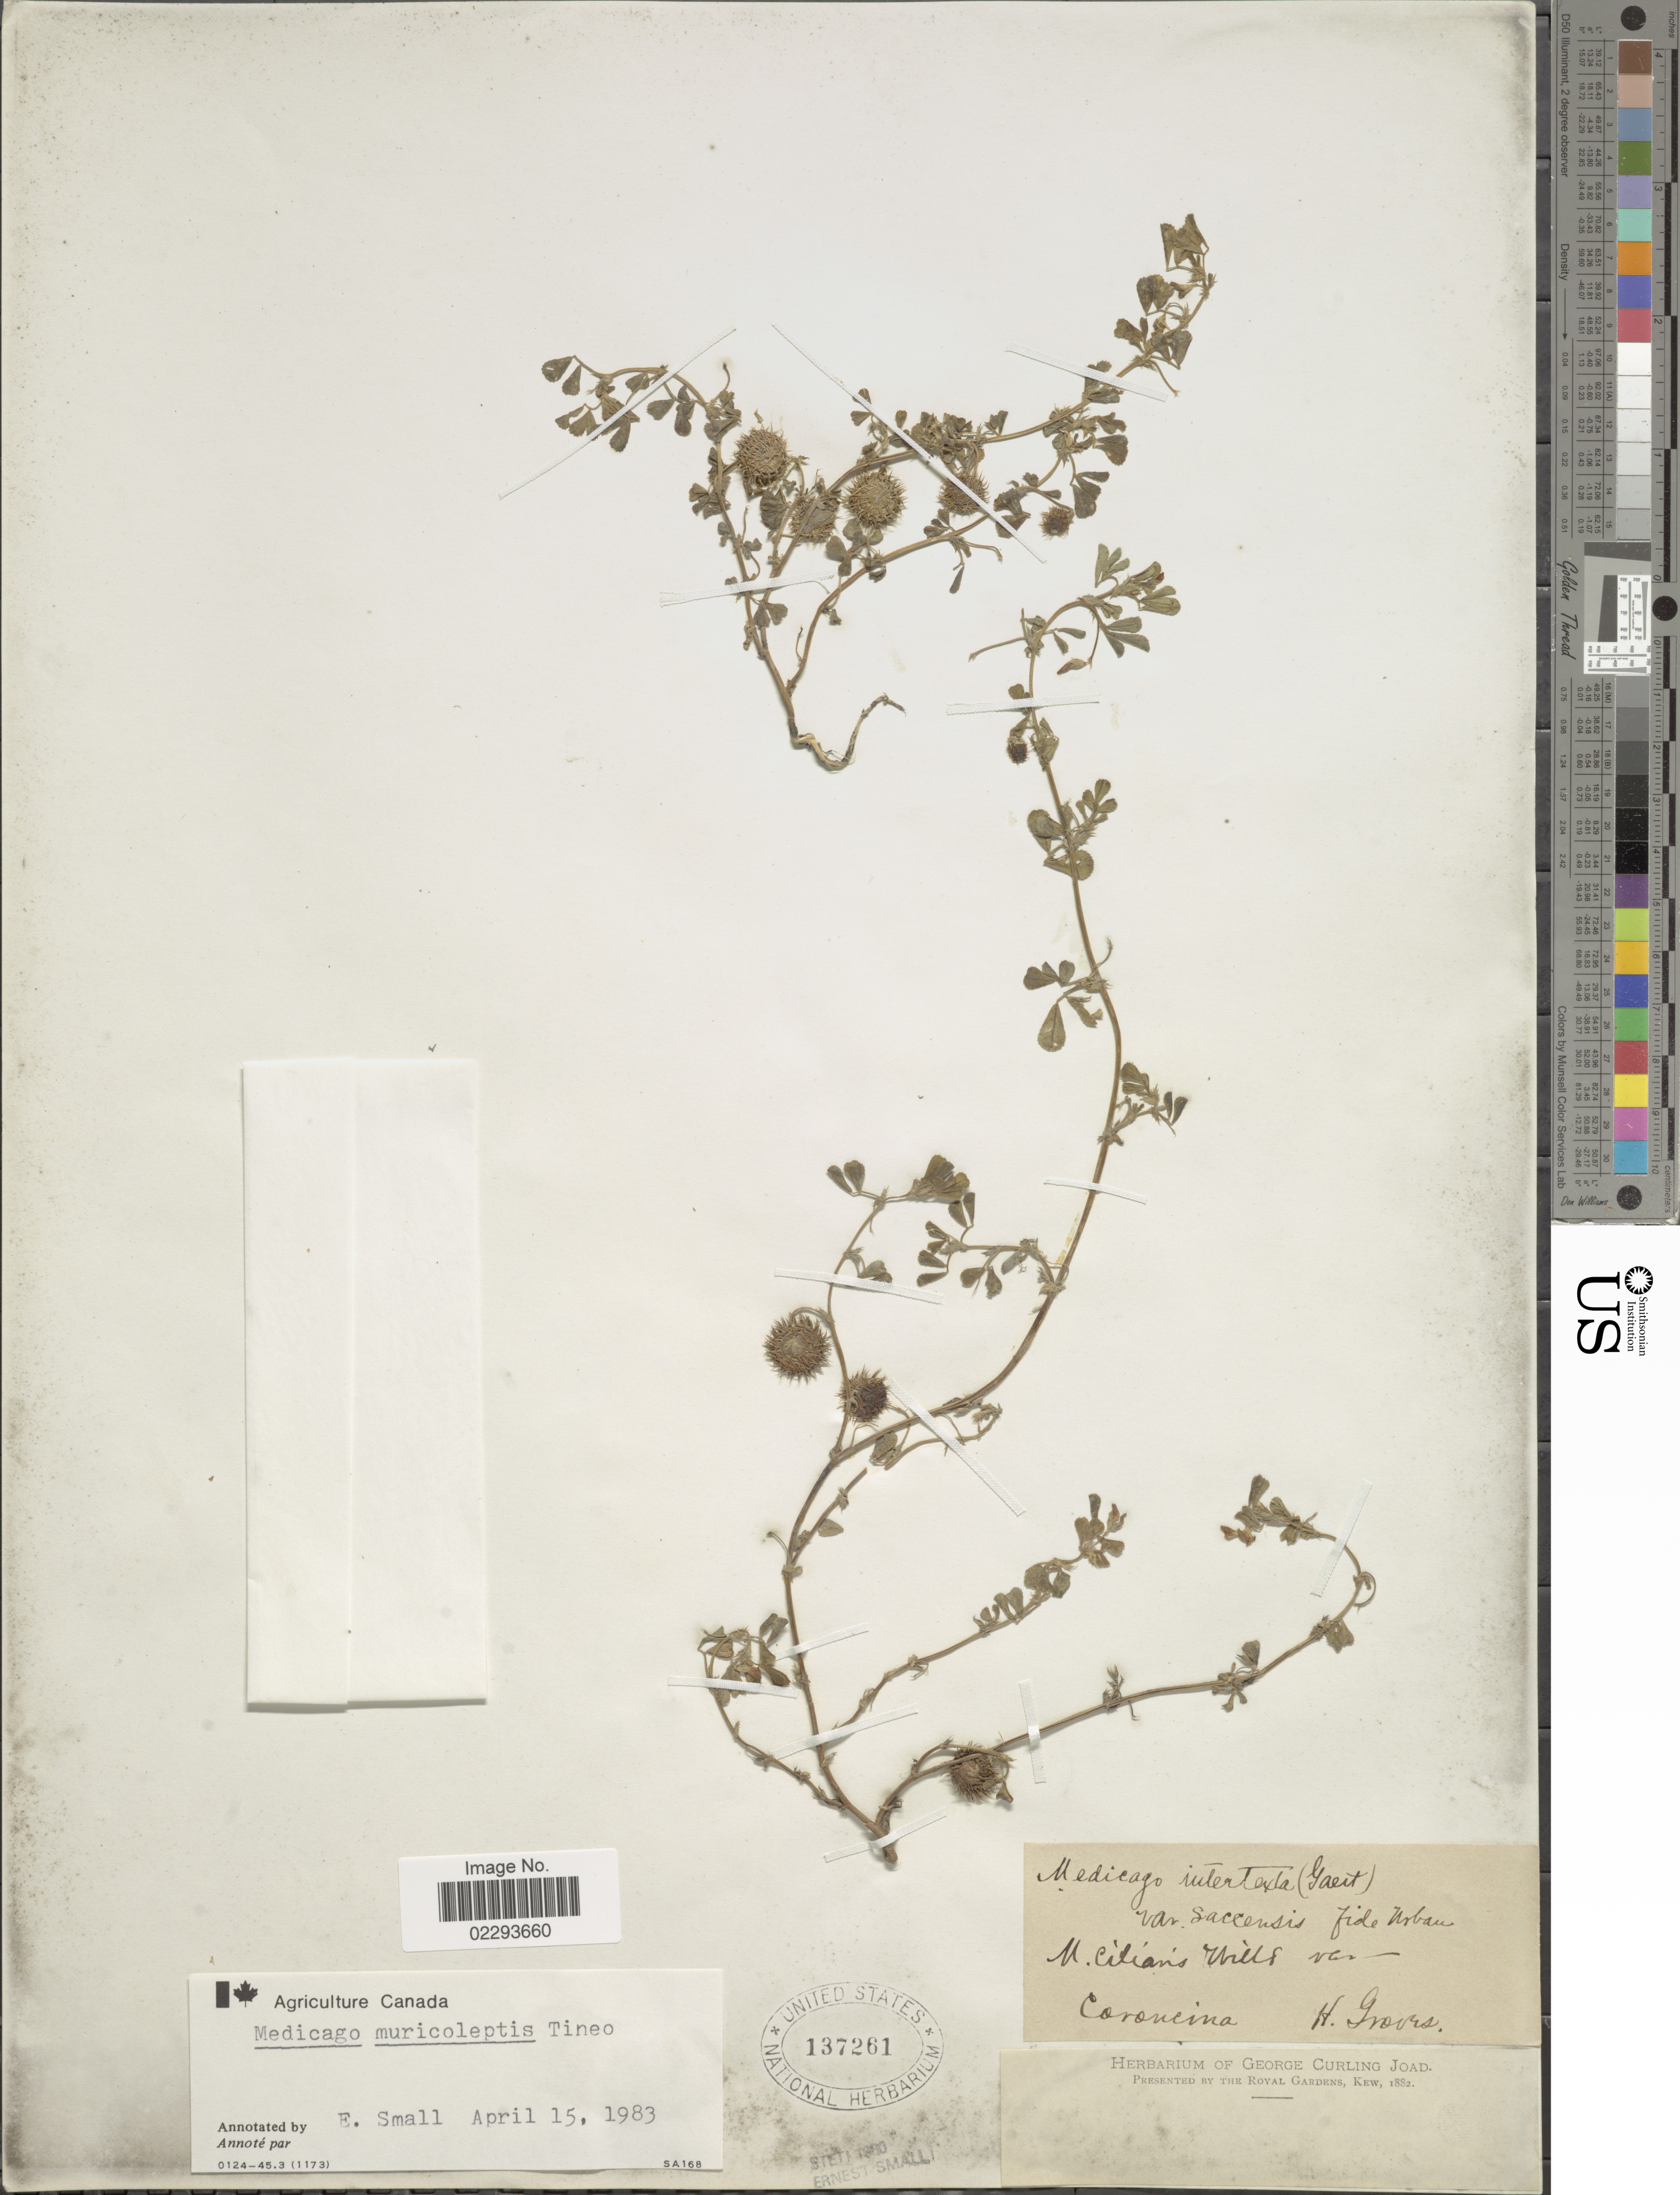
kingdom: Plantae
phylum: Tracheophyta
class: Magnoliopsida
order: Fabales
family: Fabaceae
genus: Medicago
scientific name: Medicago muricoleptis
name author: Tineo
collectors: H. Groves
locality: Coroncina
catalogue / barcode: US 137261